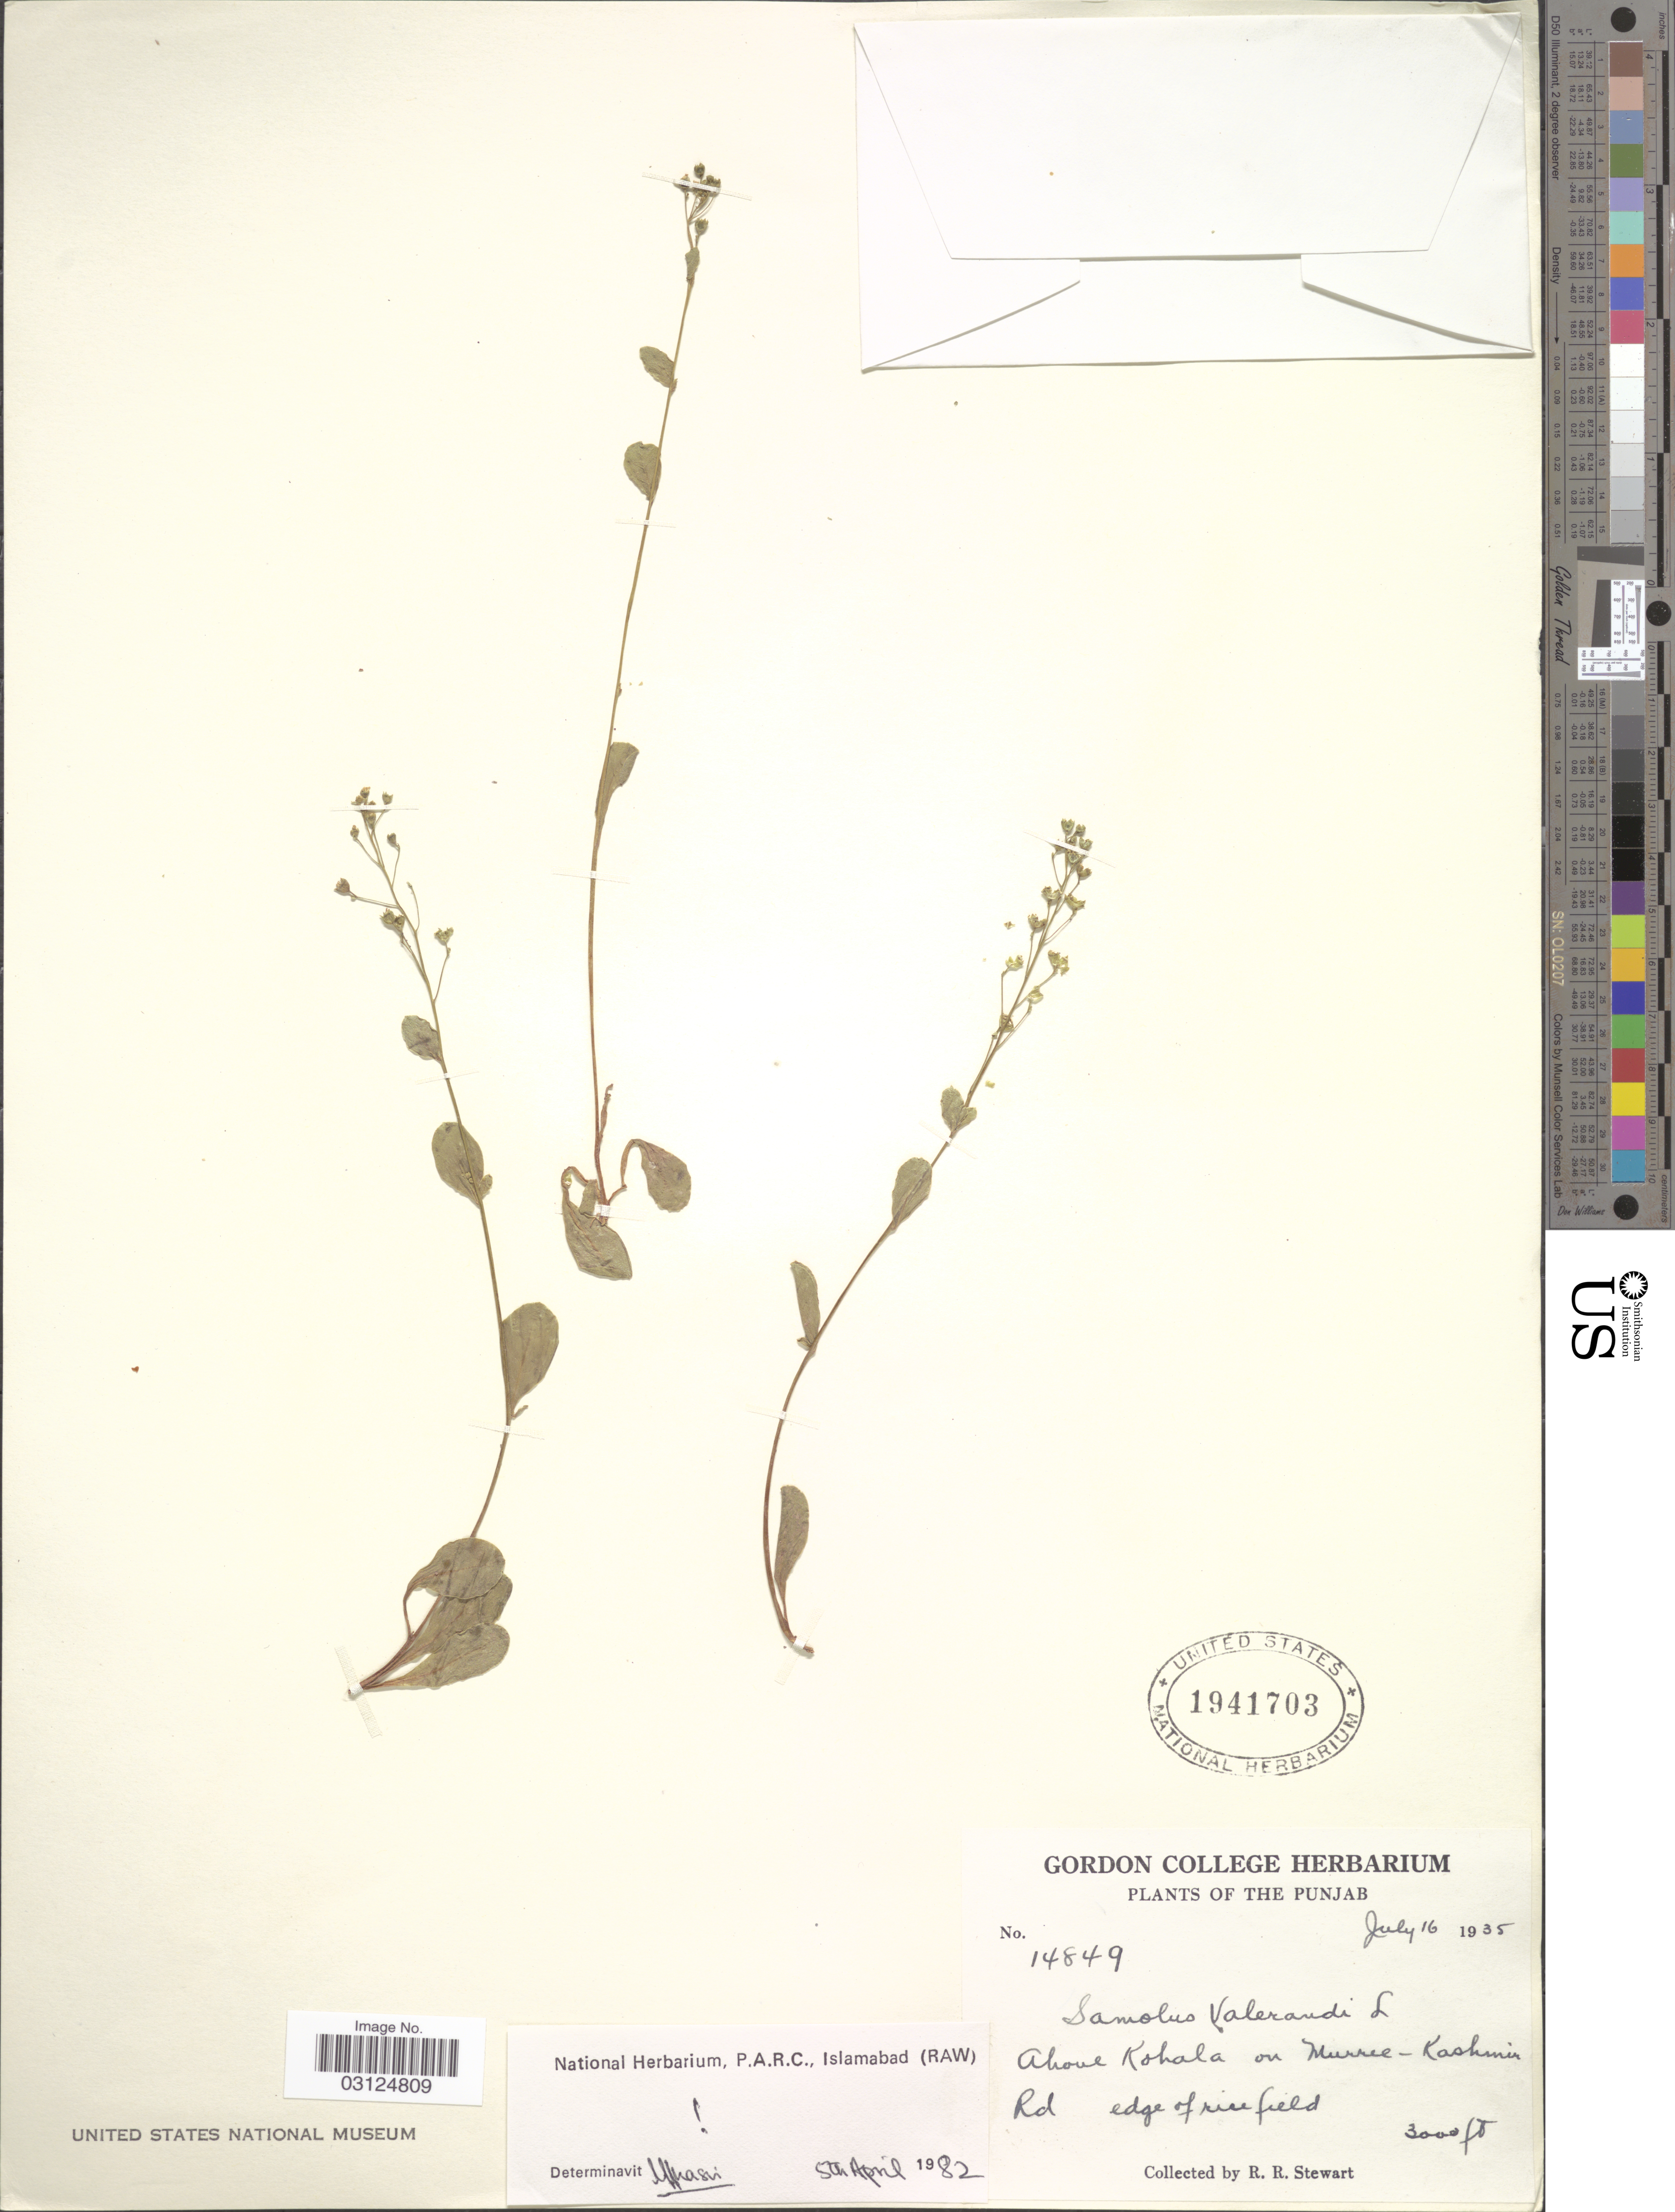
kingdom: Plantae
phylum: Tracheophyta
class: Magnoliopsida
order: Ericales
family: Primulaceae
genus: Samolus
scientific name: Samolus valerandi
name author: L.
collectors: R. Stewart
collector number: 14849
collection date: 1935-07-16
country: Pakistan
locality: Above Kohala on Murree - Kashmir Rd.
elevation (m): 914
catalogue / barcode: US 1941703